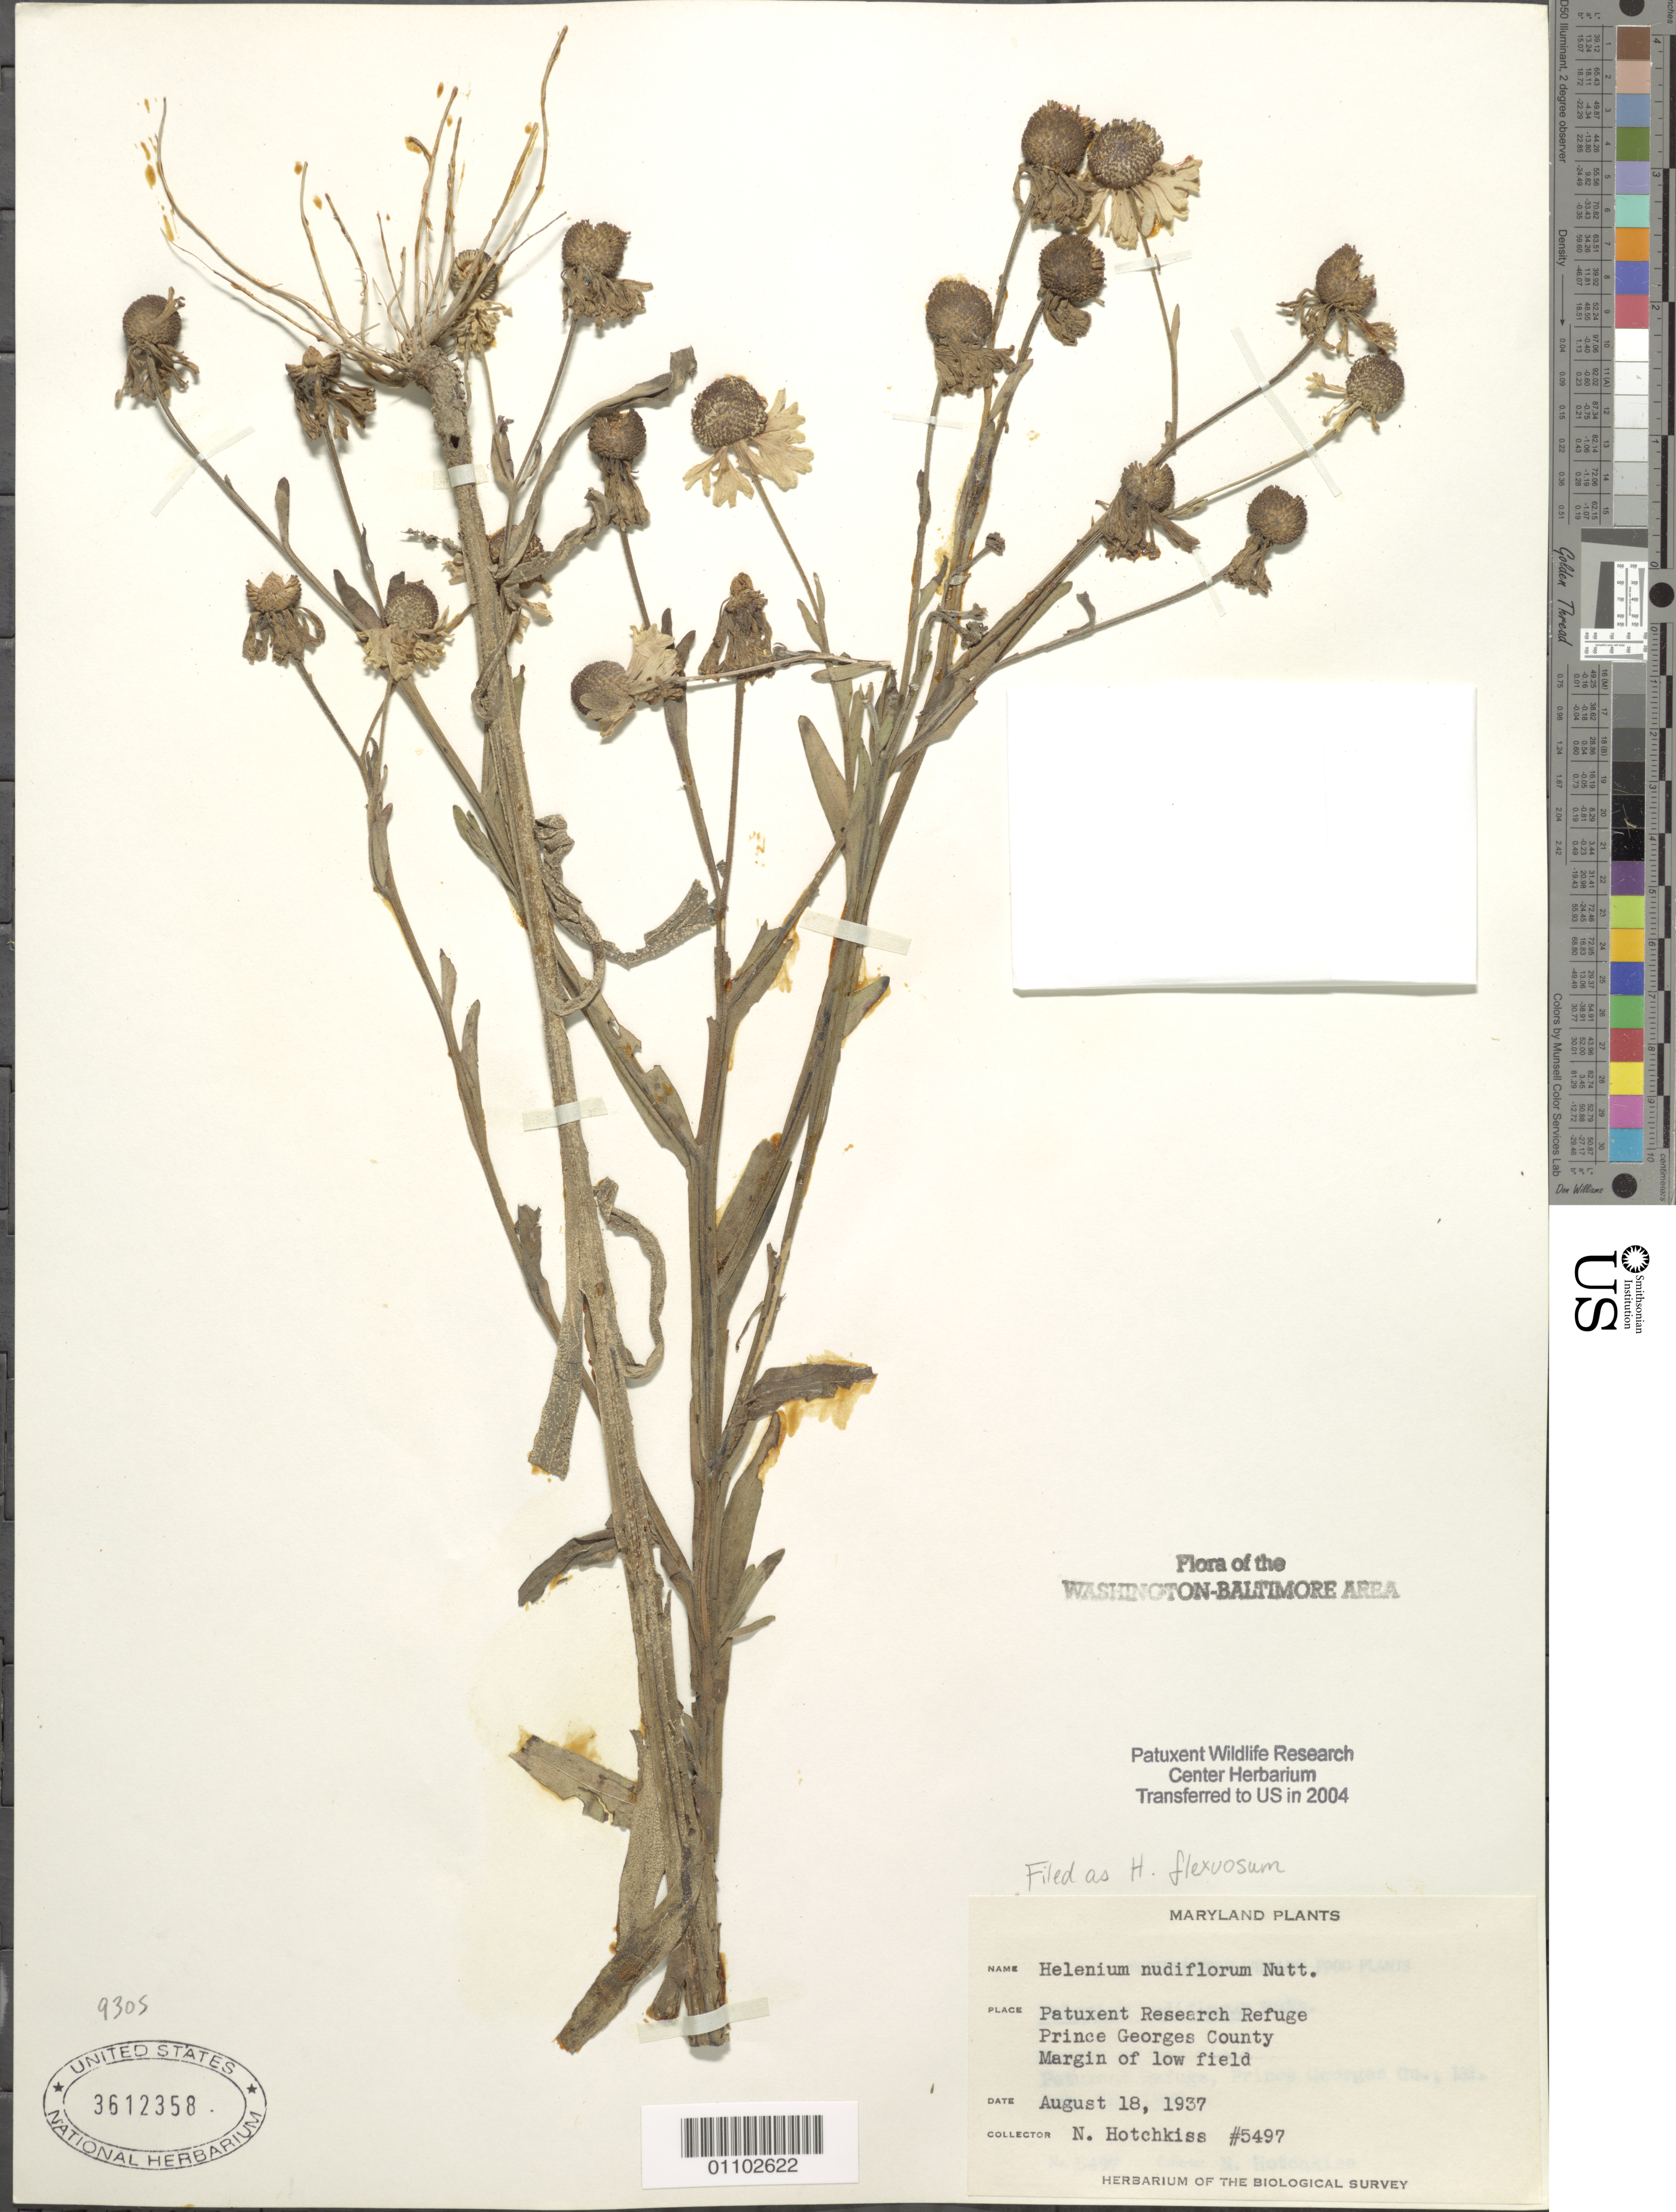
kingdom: Plantae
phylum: Tracheophyta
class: Magnoliopsida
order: Asterales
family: Asteraceae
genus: Helenium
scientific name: Helenium flexuosum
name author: Raf.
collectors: N. Hotchkiss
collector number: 5497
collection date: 1937-08-18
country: United States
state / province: Maryland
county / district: Prince George's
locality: Patuxent Research Refuge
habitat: Margin of low field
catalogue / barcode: US 3612358